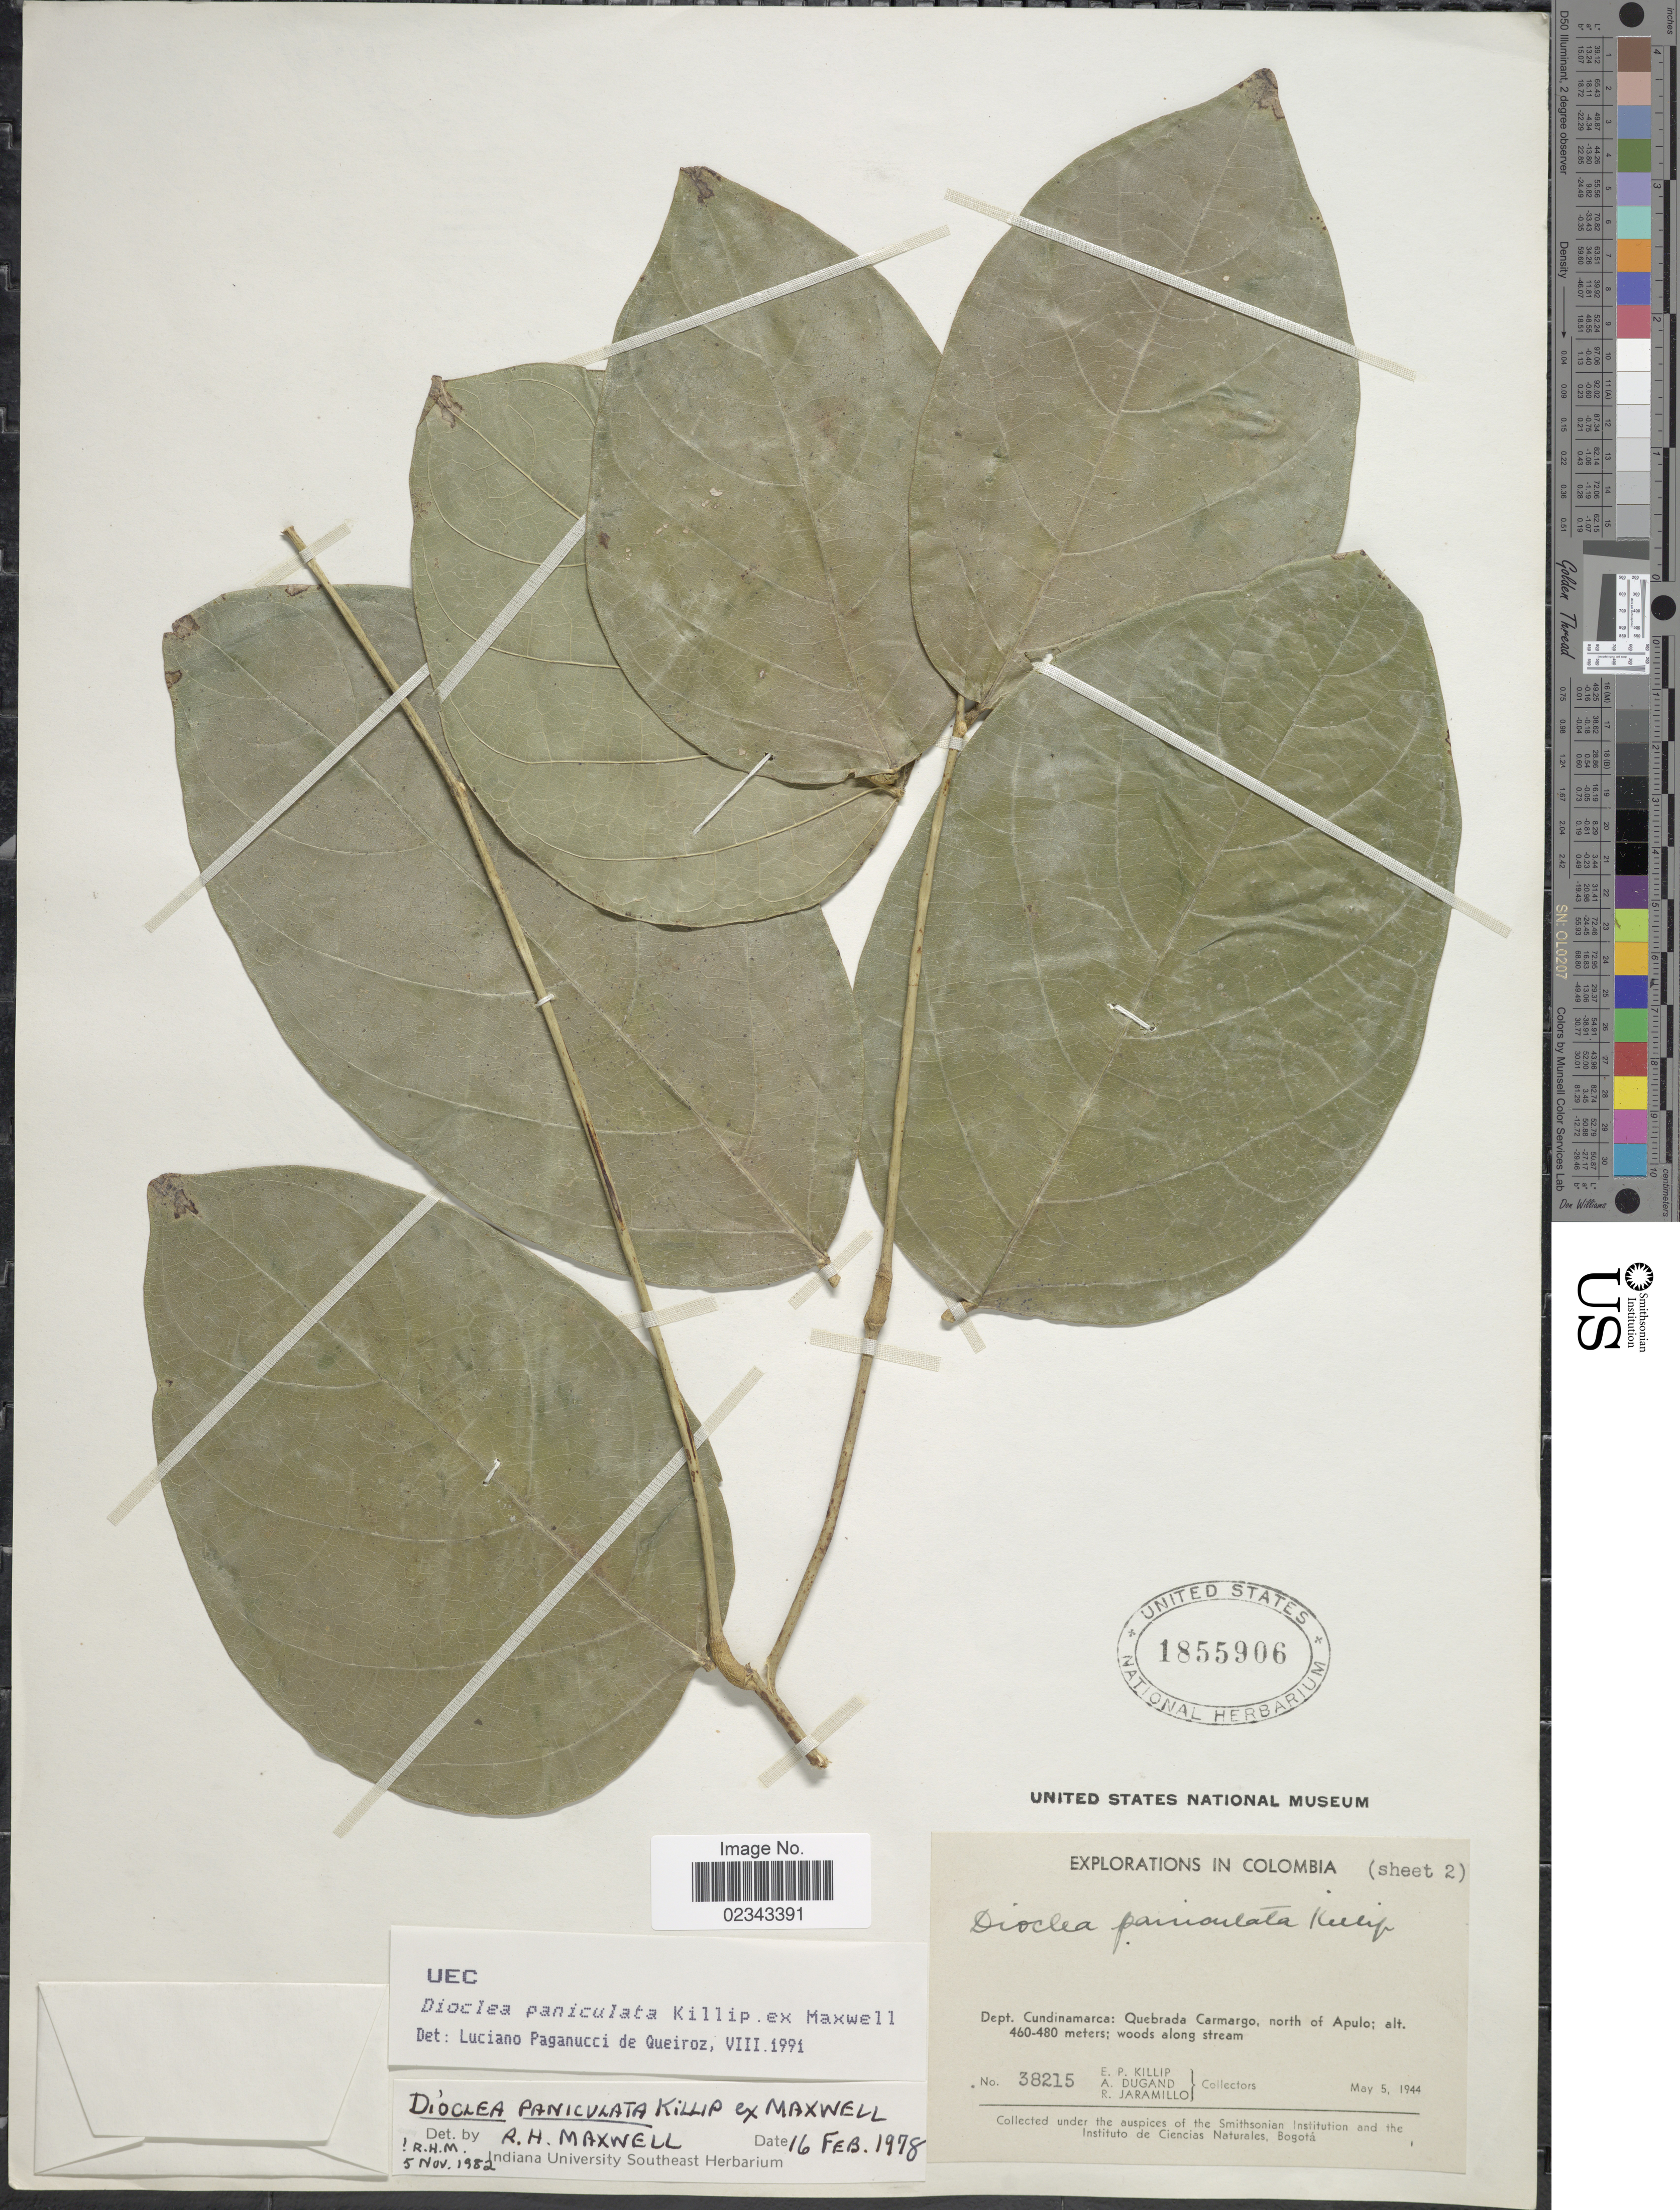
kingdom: Plantae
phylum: Tracheophyta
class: Magnoliopsida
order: Fabales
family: Fabaceae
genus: Dioclea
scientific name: Dioclea paniculata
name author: Killip ex R.H. Maxwell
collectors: E. P. Killip, A. Dugand & R. Jaramillo M.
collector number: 38215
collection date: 1944-05-05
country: Colombia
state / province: Cundinamarca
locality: Dept. Cundinamarca; Quebrada Carmargo, north of Apulo; woods along stream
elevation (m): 460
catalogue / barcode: US 1855906